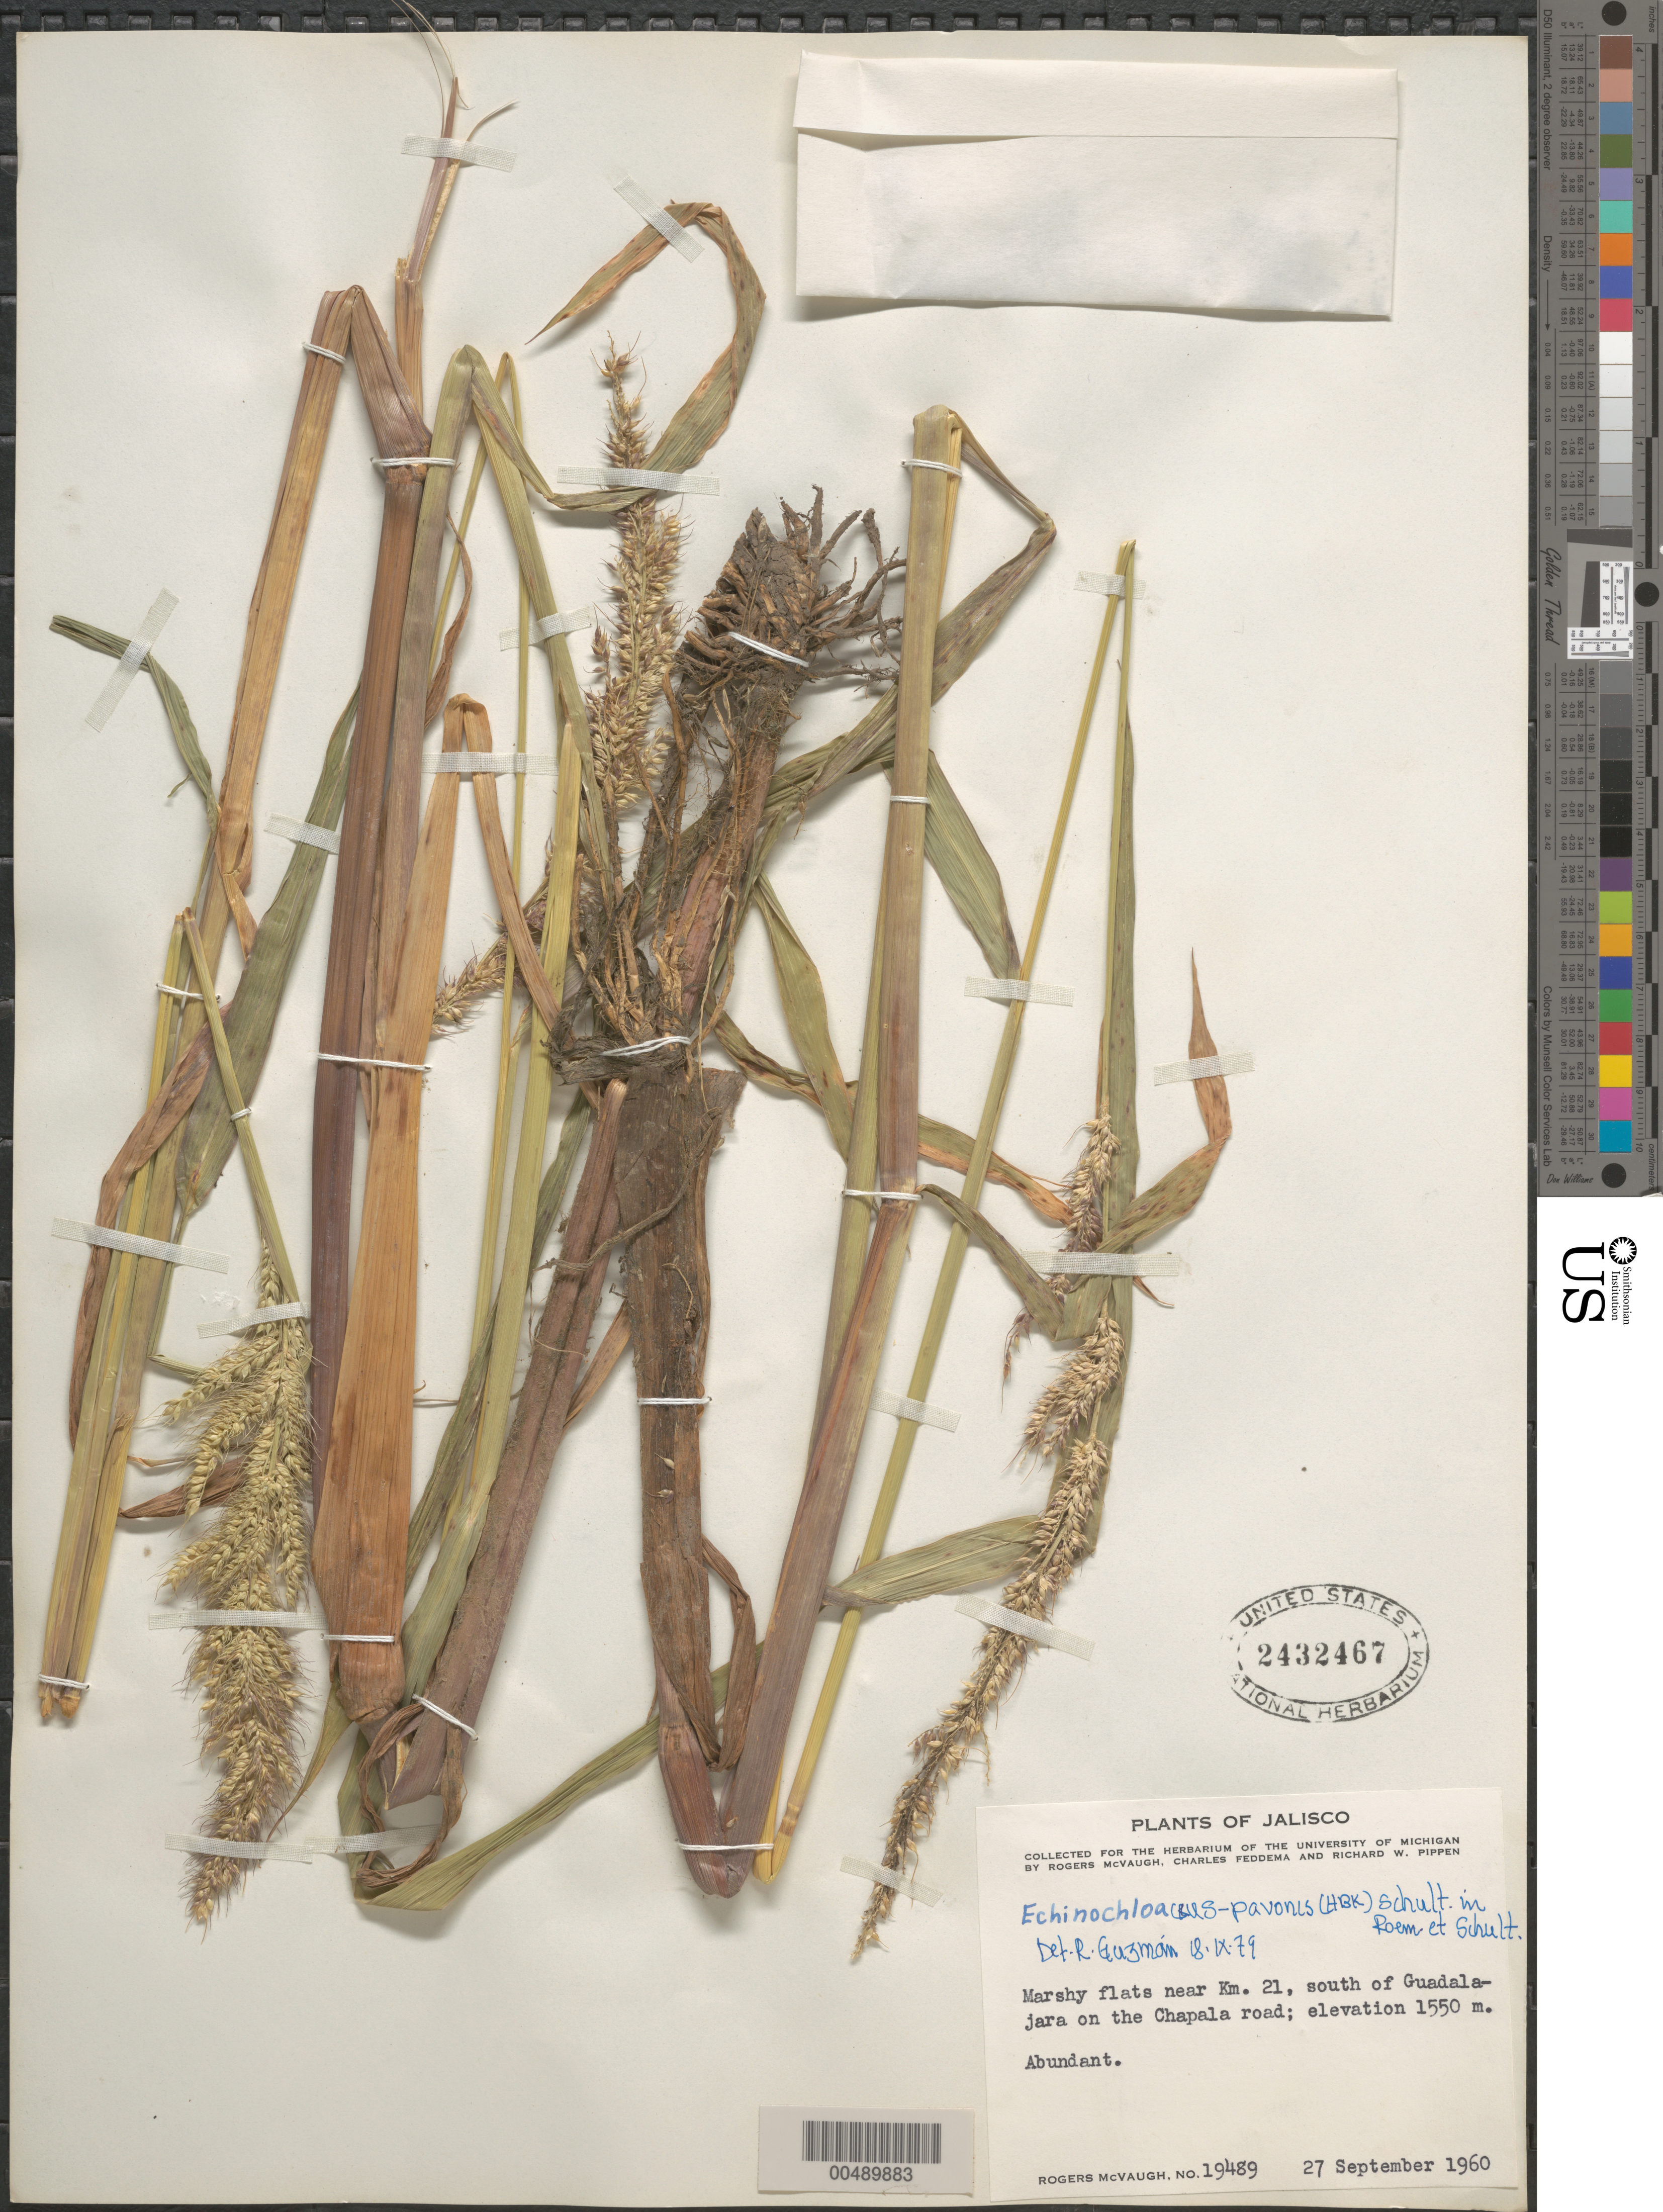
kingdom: Plantae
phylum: Tracheophyta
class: Liliopsida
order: Poales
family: Poaceae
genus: Echinochloa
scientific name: Echinochloa crus-pavonis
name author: (Kunth) Schult.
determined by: Guzman-M., R.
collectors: R. McVaugh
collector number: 19489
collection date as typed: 27 Sep 1960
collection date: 1960-09-27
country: Mexico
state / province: Jalisco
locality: Near Km 21, S of Guadalajara on the Chapala rd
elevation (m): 1550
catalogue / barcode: US 2432467